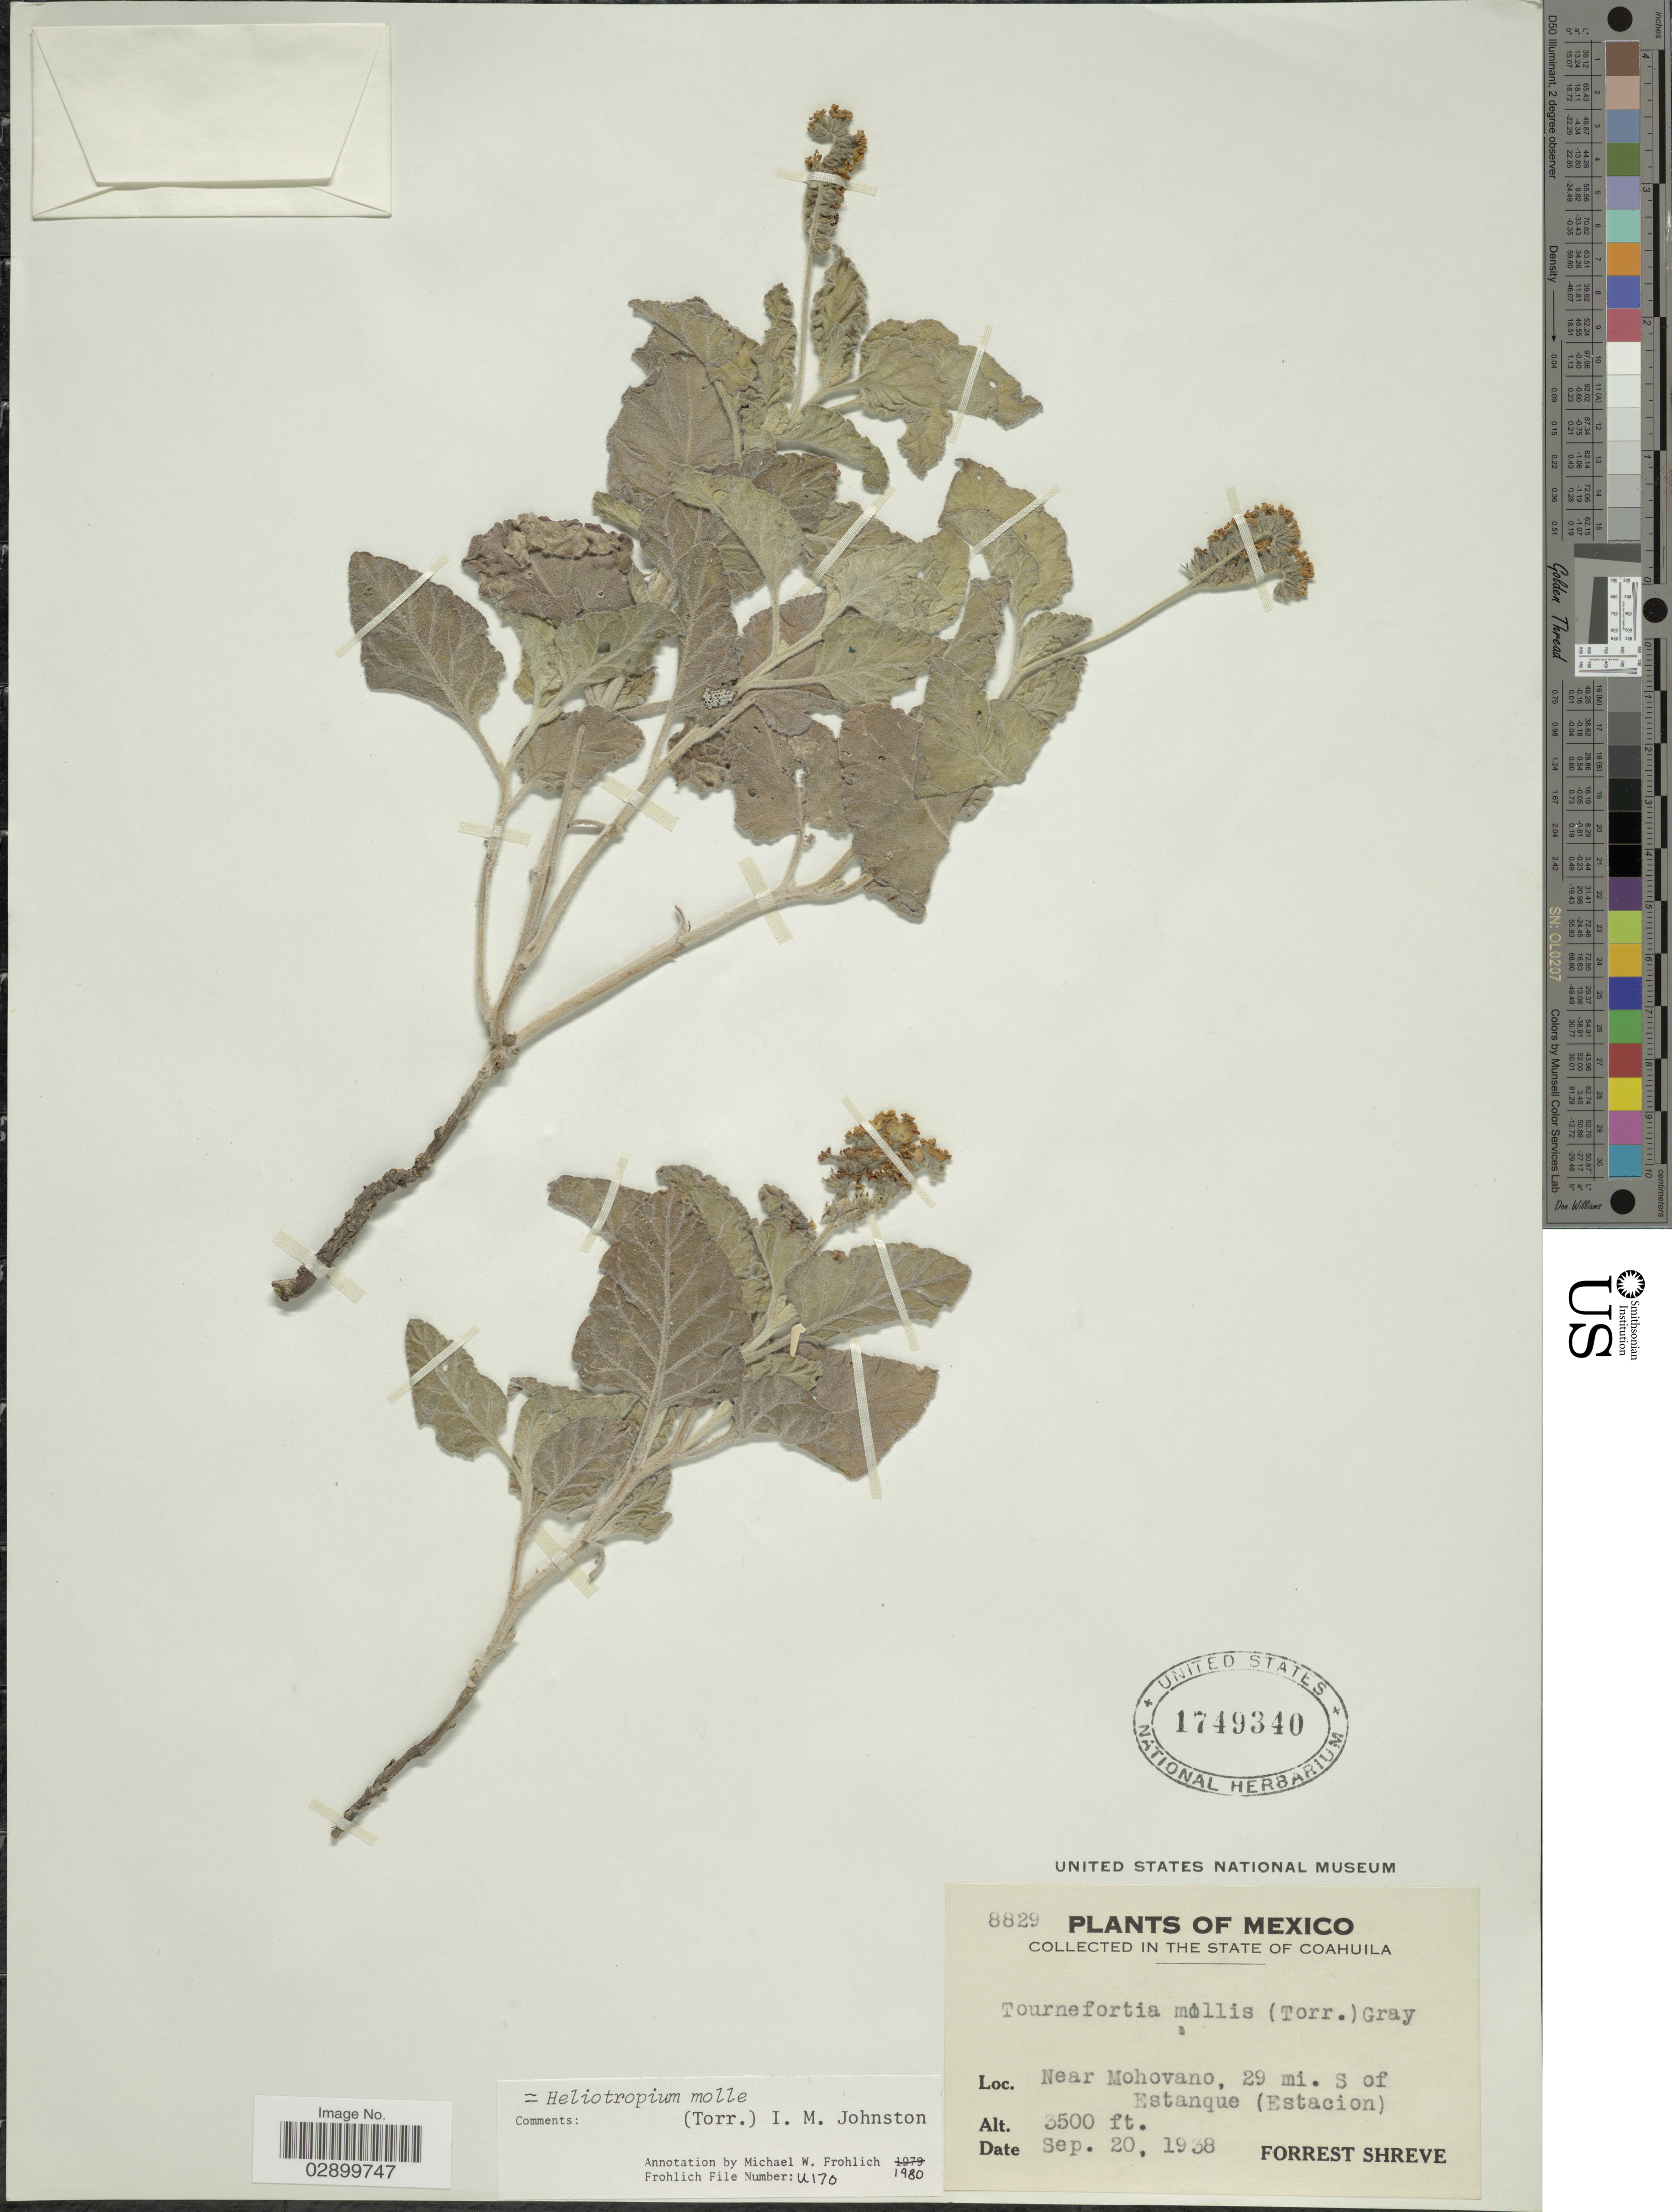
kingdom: Plantae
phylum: Tracheophyta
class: Magnoliopsida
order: Boraginales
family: Heliotropiaceae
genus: Heliotropium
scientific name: Heliotropium molle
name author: (Torr.) I.M. Johnst.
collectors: F. Shreve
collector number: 8829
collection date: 1938-09-20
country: Mexico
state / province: Coahuila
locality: Near Mohovano, 29 mi. S of Estanque (Estacion).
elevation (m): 1067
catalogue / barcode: US 1749340